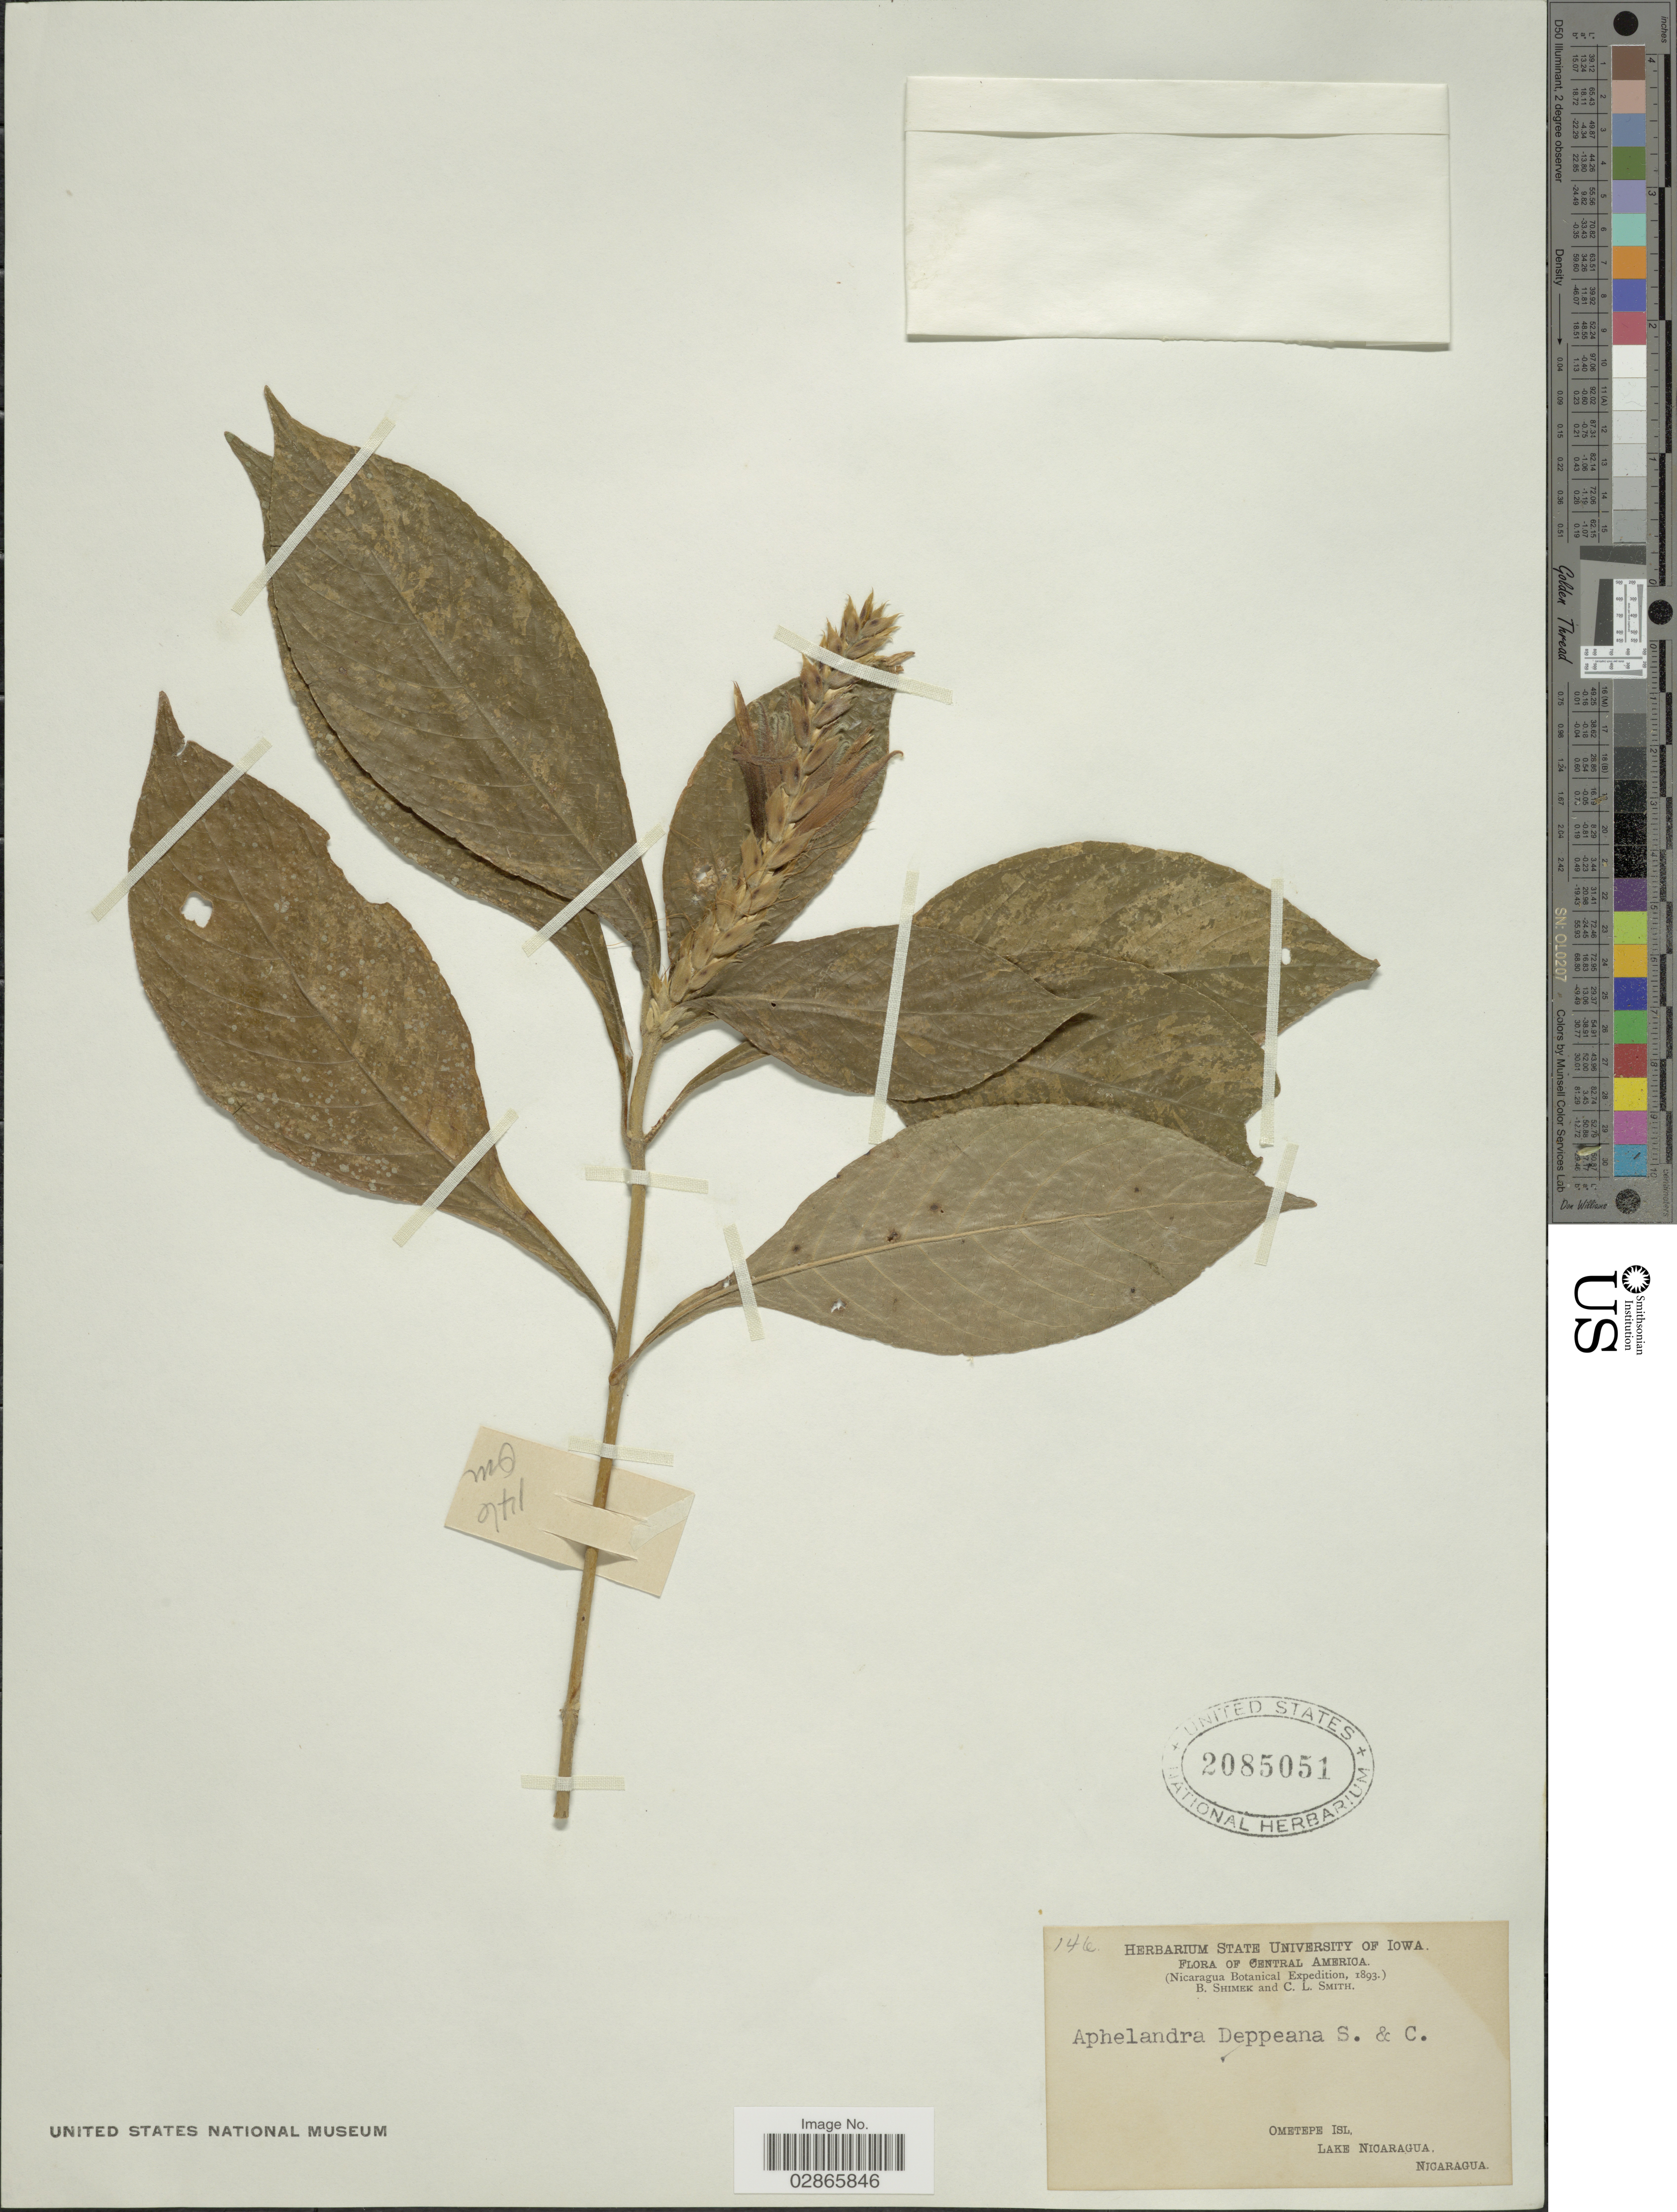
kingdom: Plantae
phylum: Tracheophyta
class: Magnoliopsida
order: Lamiales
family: Acanthaceae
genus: Aphelandra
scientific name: Aphelandra deppeana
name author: Schltdl. & Cham.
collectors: B. Shimek & C. L. Smith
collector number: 146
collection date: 1893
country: Nicaragua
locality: Ometepe Isl, Lake Nicaragua.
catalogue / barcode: US 2085051